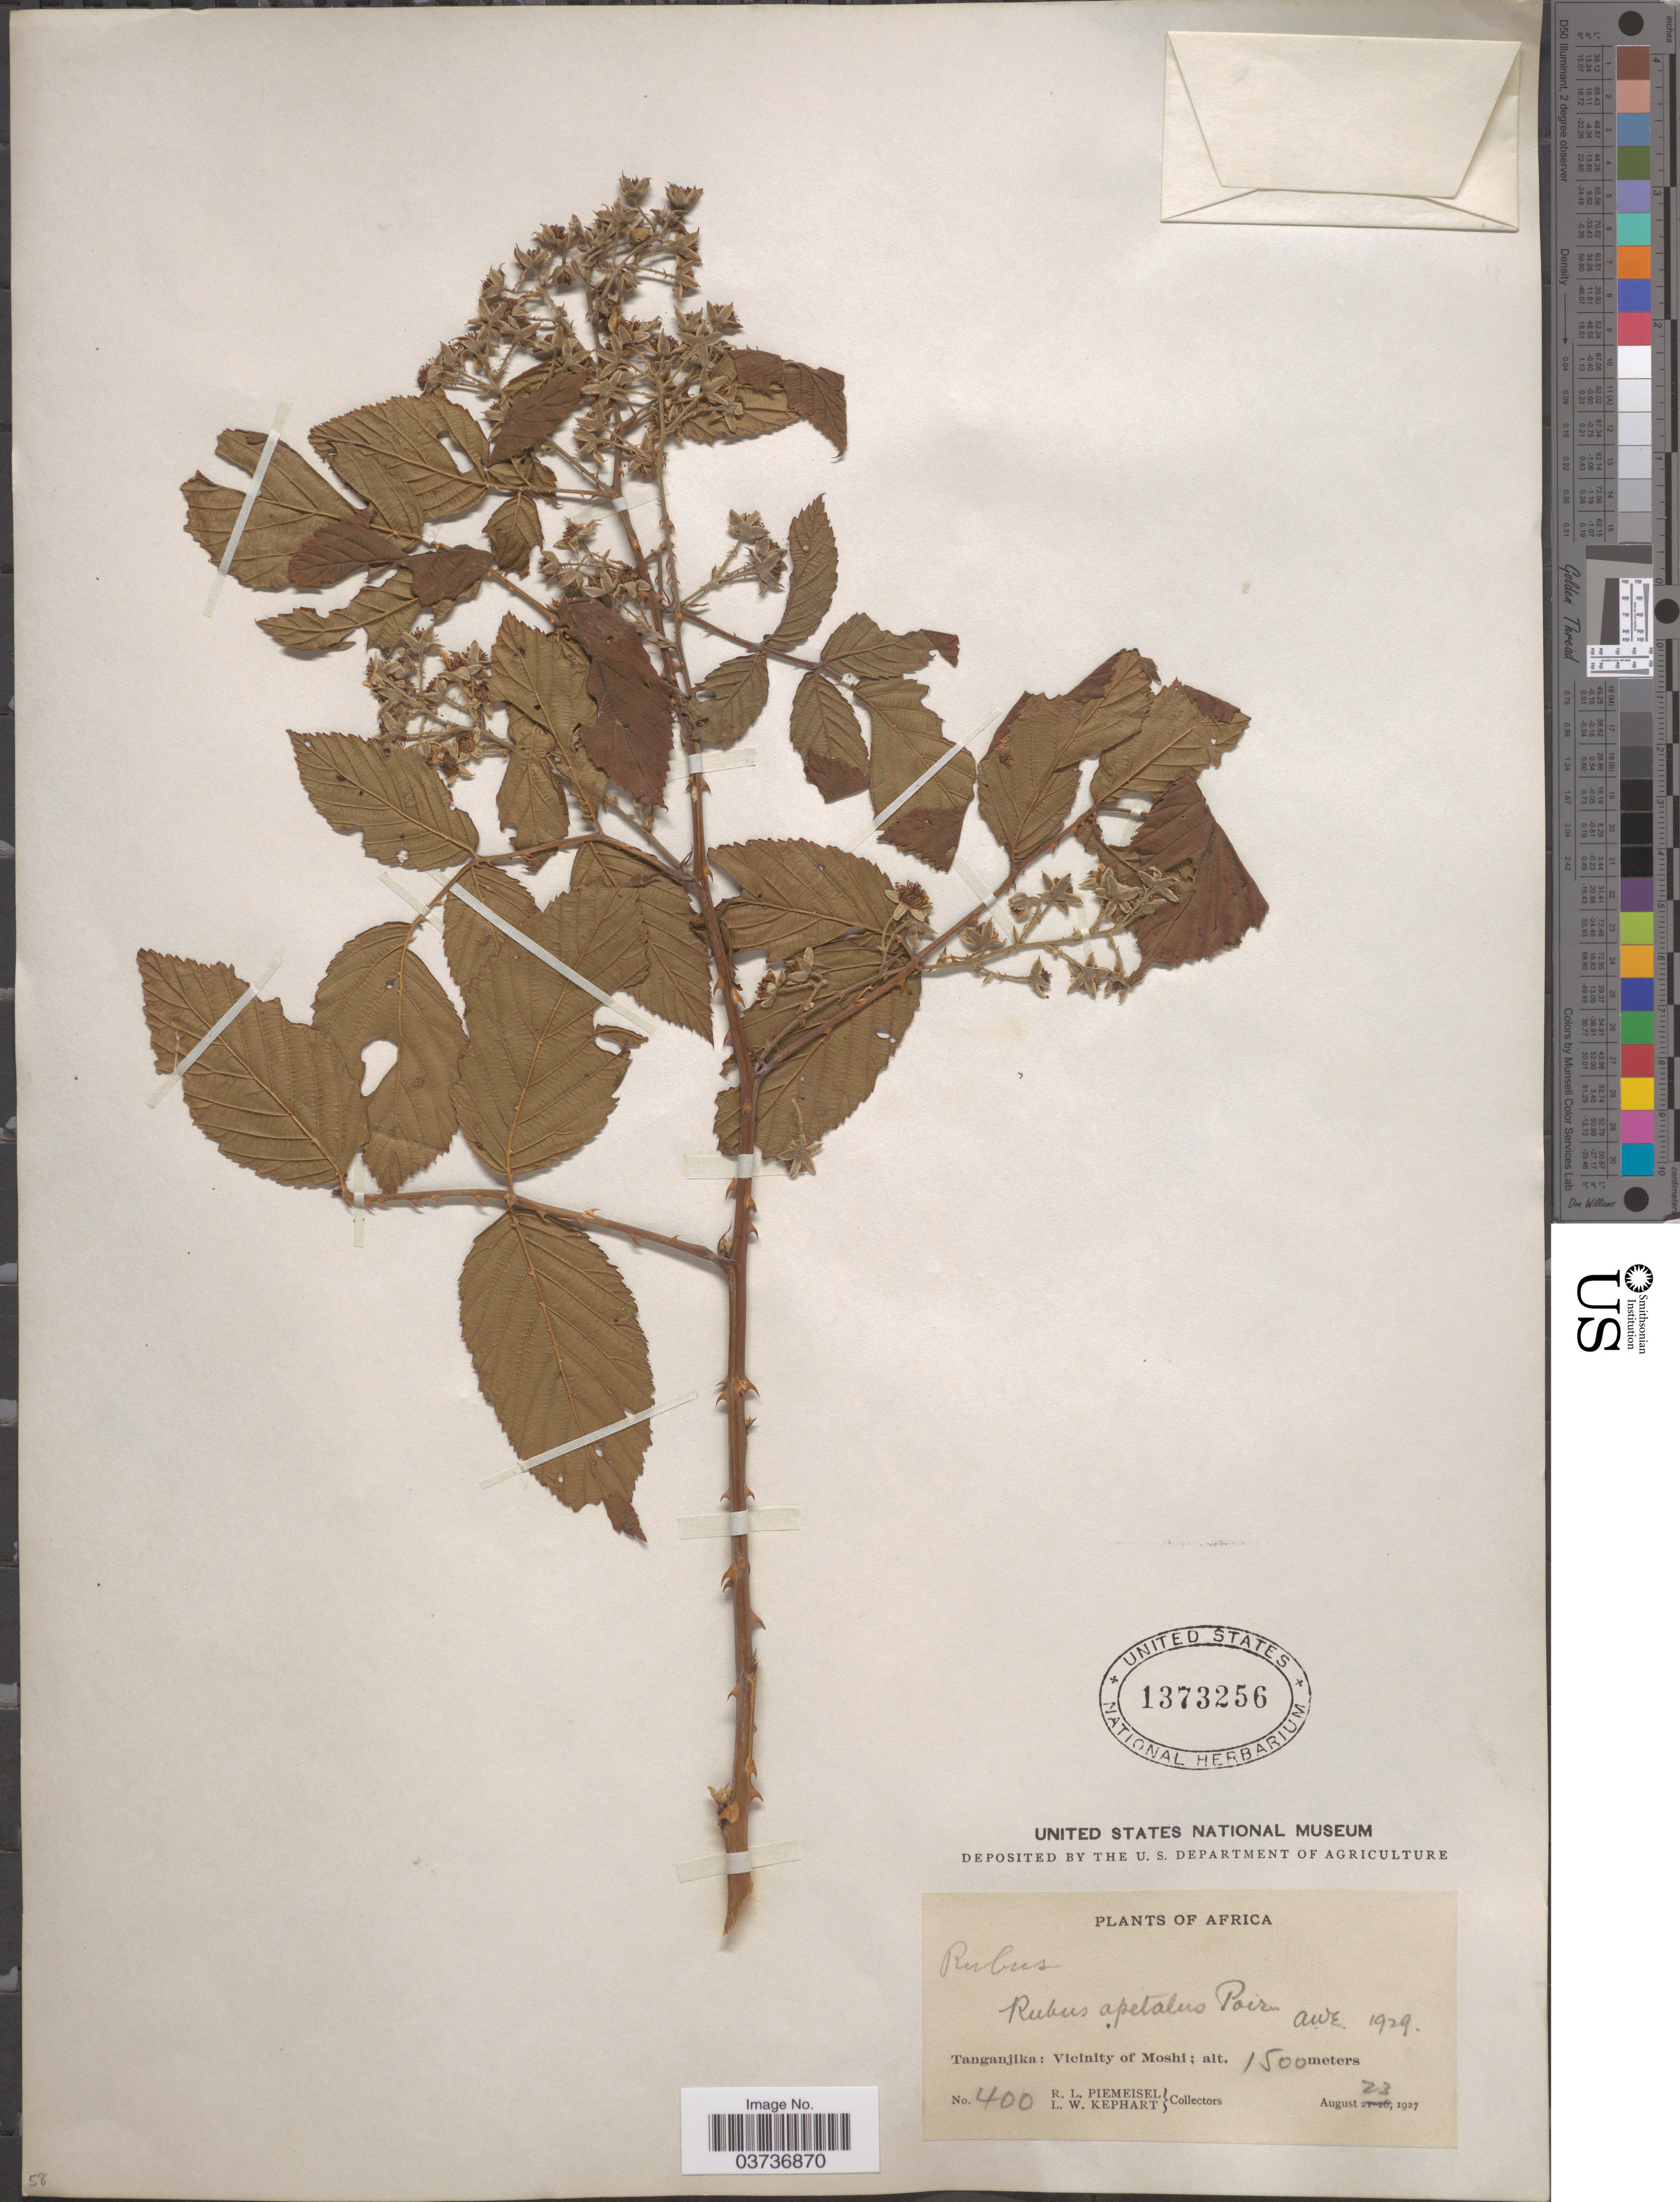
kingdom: Plantae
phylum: Tracheophyta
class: Magnoliopsida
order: Rosales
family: Rosaceae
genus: Rubus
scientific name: Rubus apetalus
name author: Poir.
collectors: R. L. Piemeisel & L. W. Kephart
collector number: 400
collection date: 1927-08-23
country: Tanzania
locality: Tanganjika: Vicinity of Moshi.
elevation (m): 1500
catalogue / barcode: US 1373256